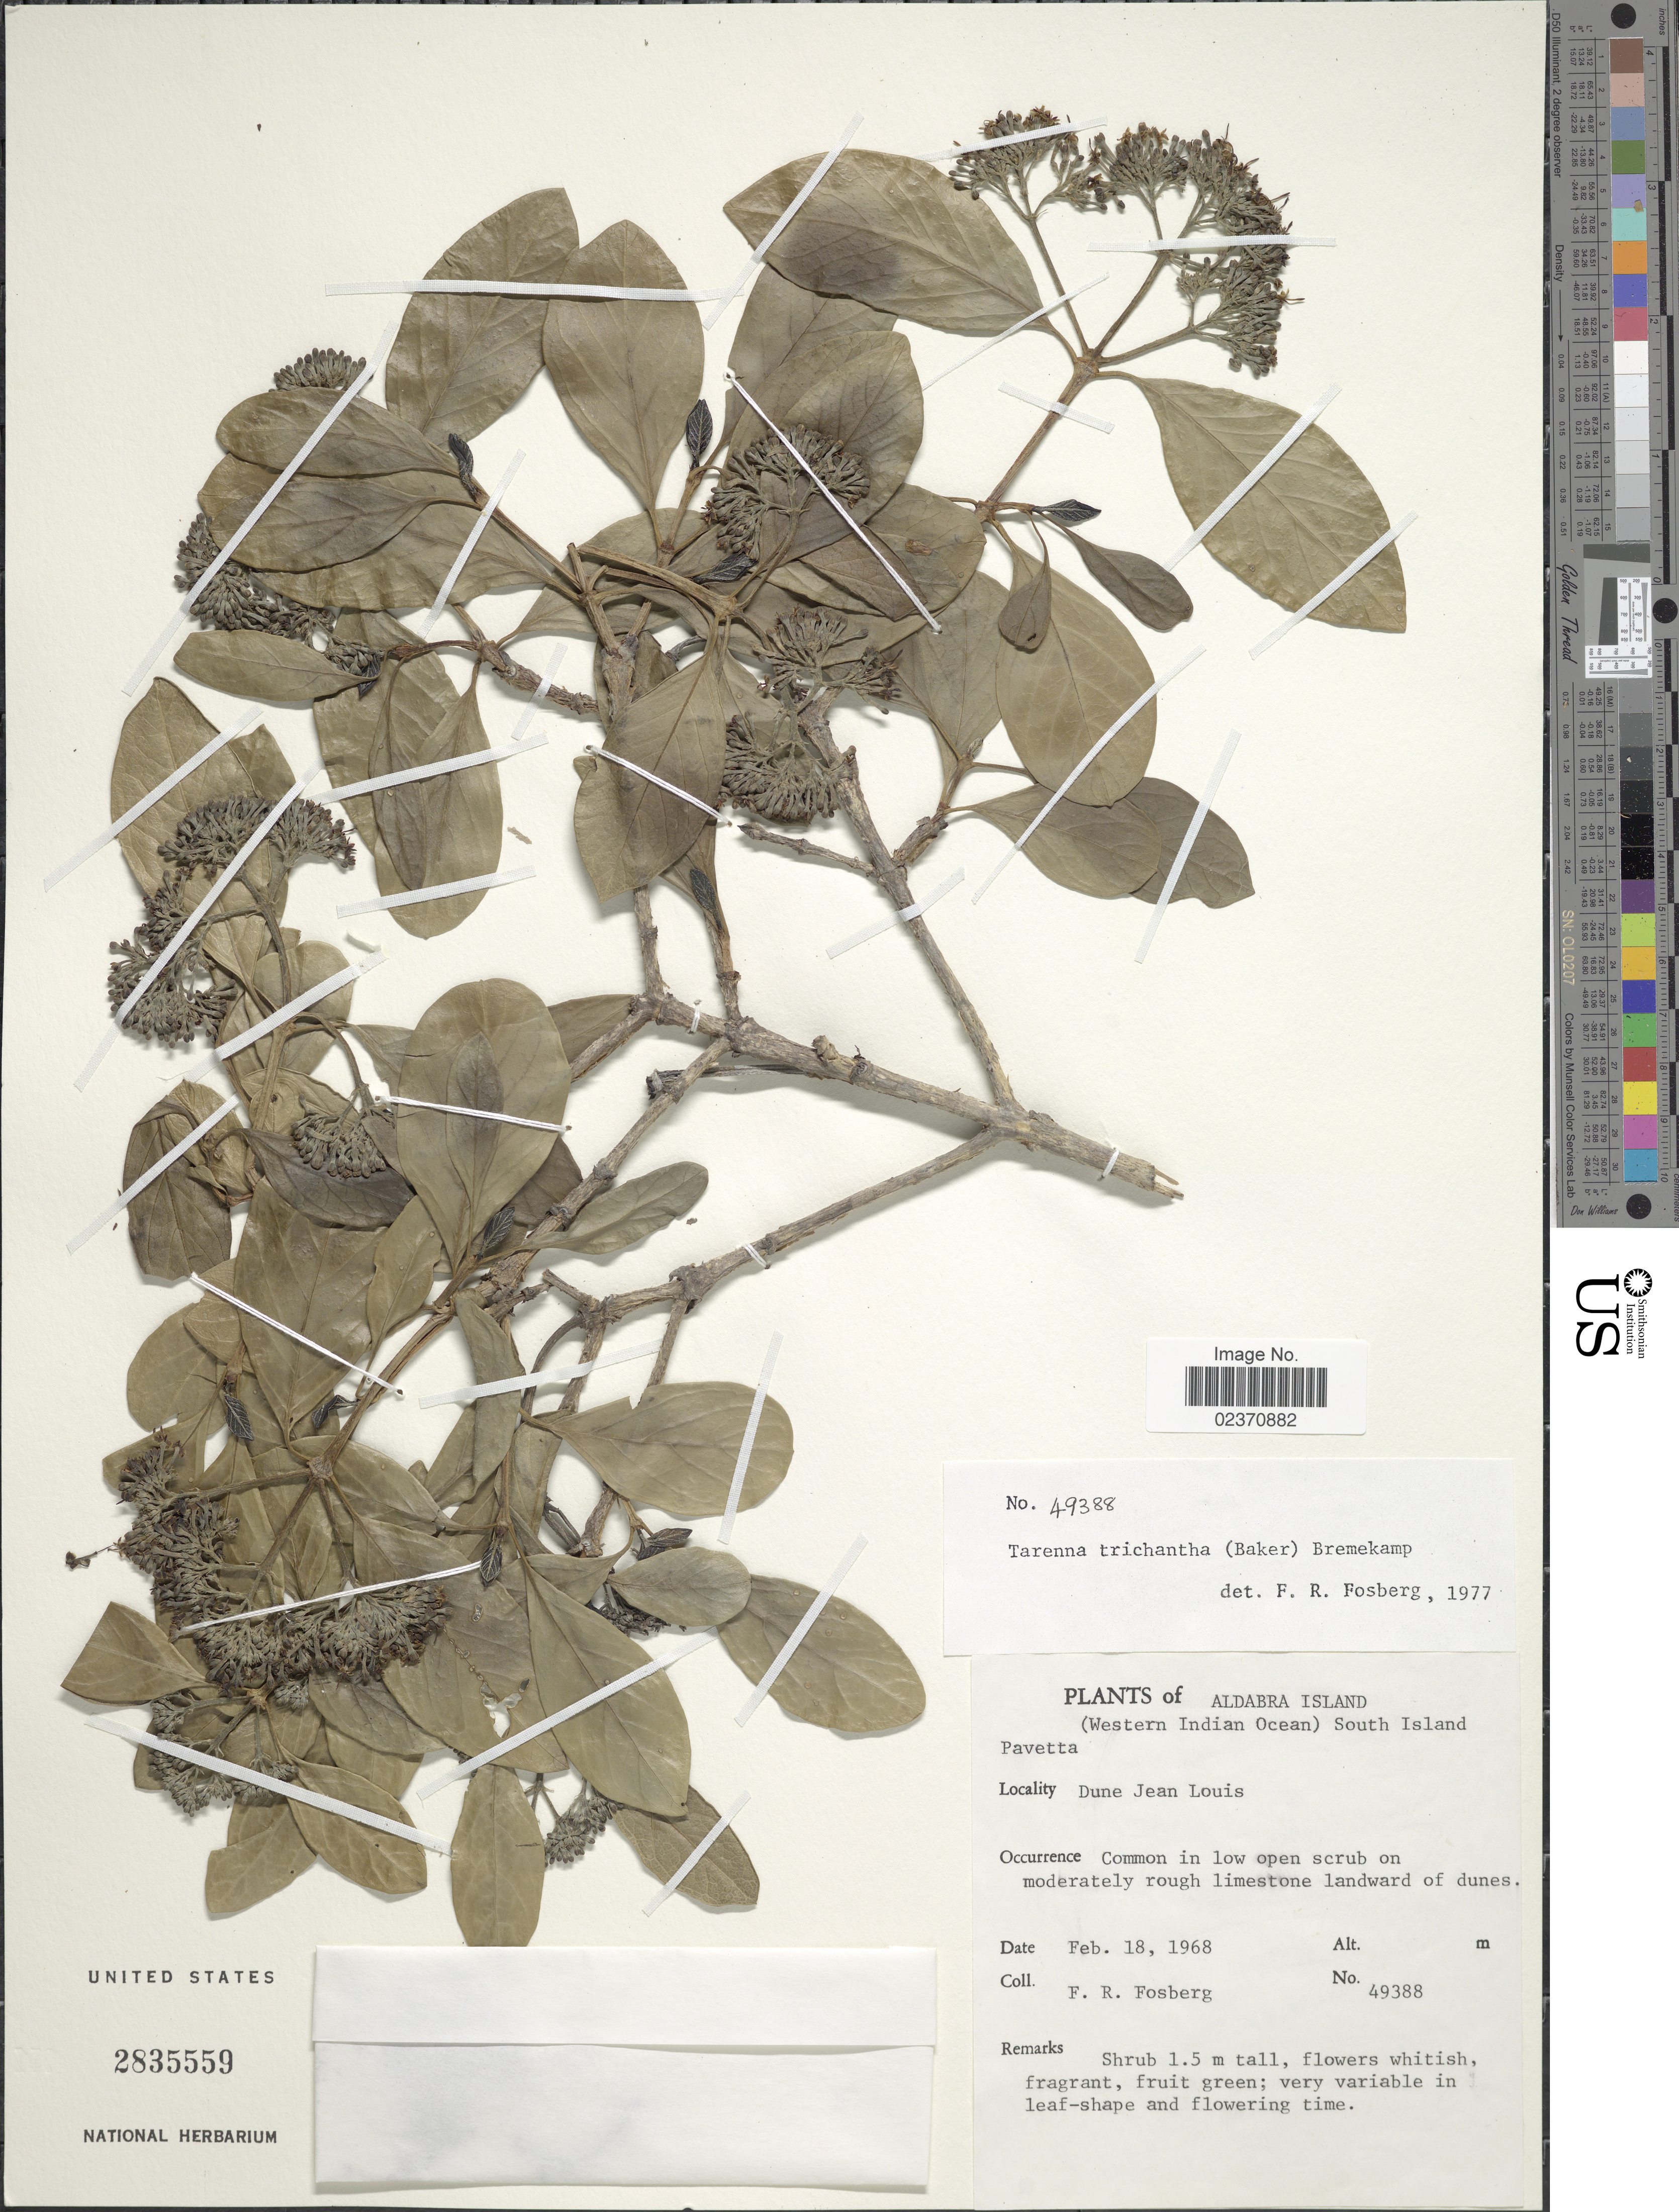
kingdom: Plantae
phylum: Tracheophyta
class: Magnoliopsida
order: Gentianales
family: Rubiaceae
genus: Paracephaelis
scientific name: Paracephaelis trichantha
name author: (Baker) De Block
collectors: F. R. Fosberg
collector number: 49388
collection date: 1968-02-18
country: Seychelles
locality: Aldabra Island (Western Indian Ocean) South Island, Dune Jean Louis.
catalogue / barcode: US 2835559